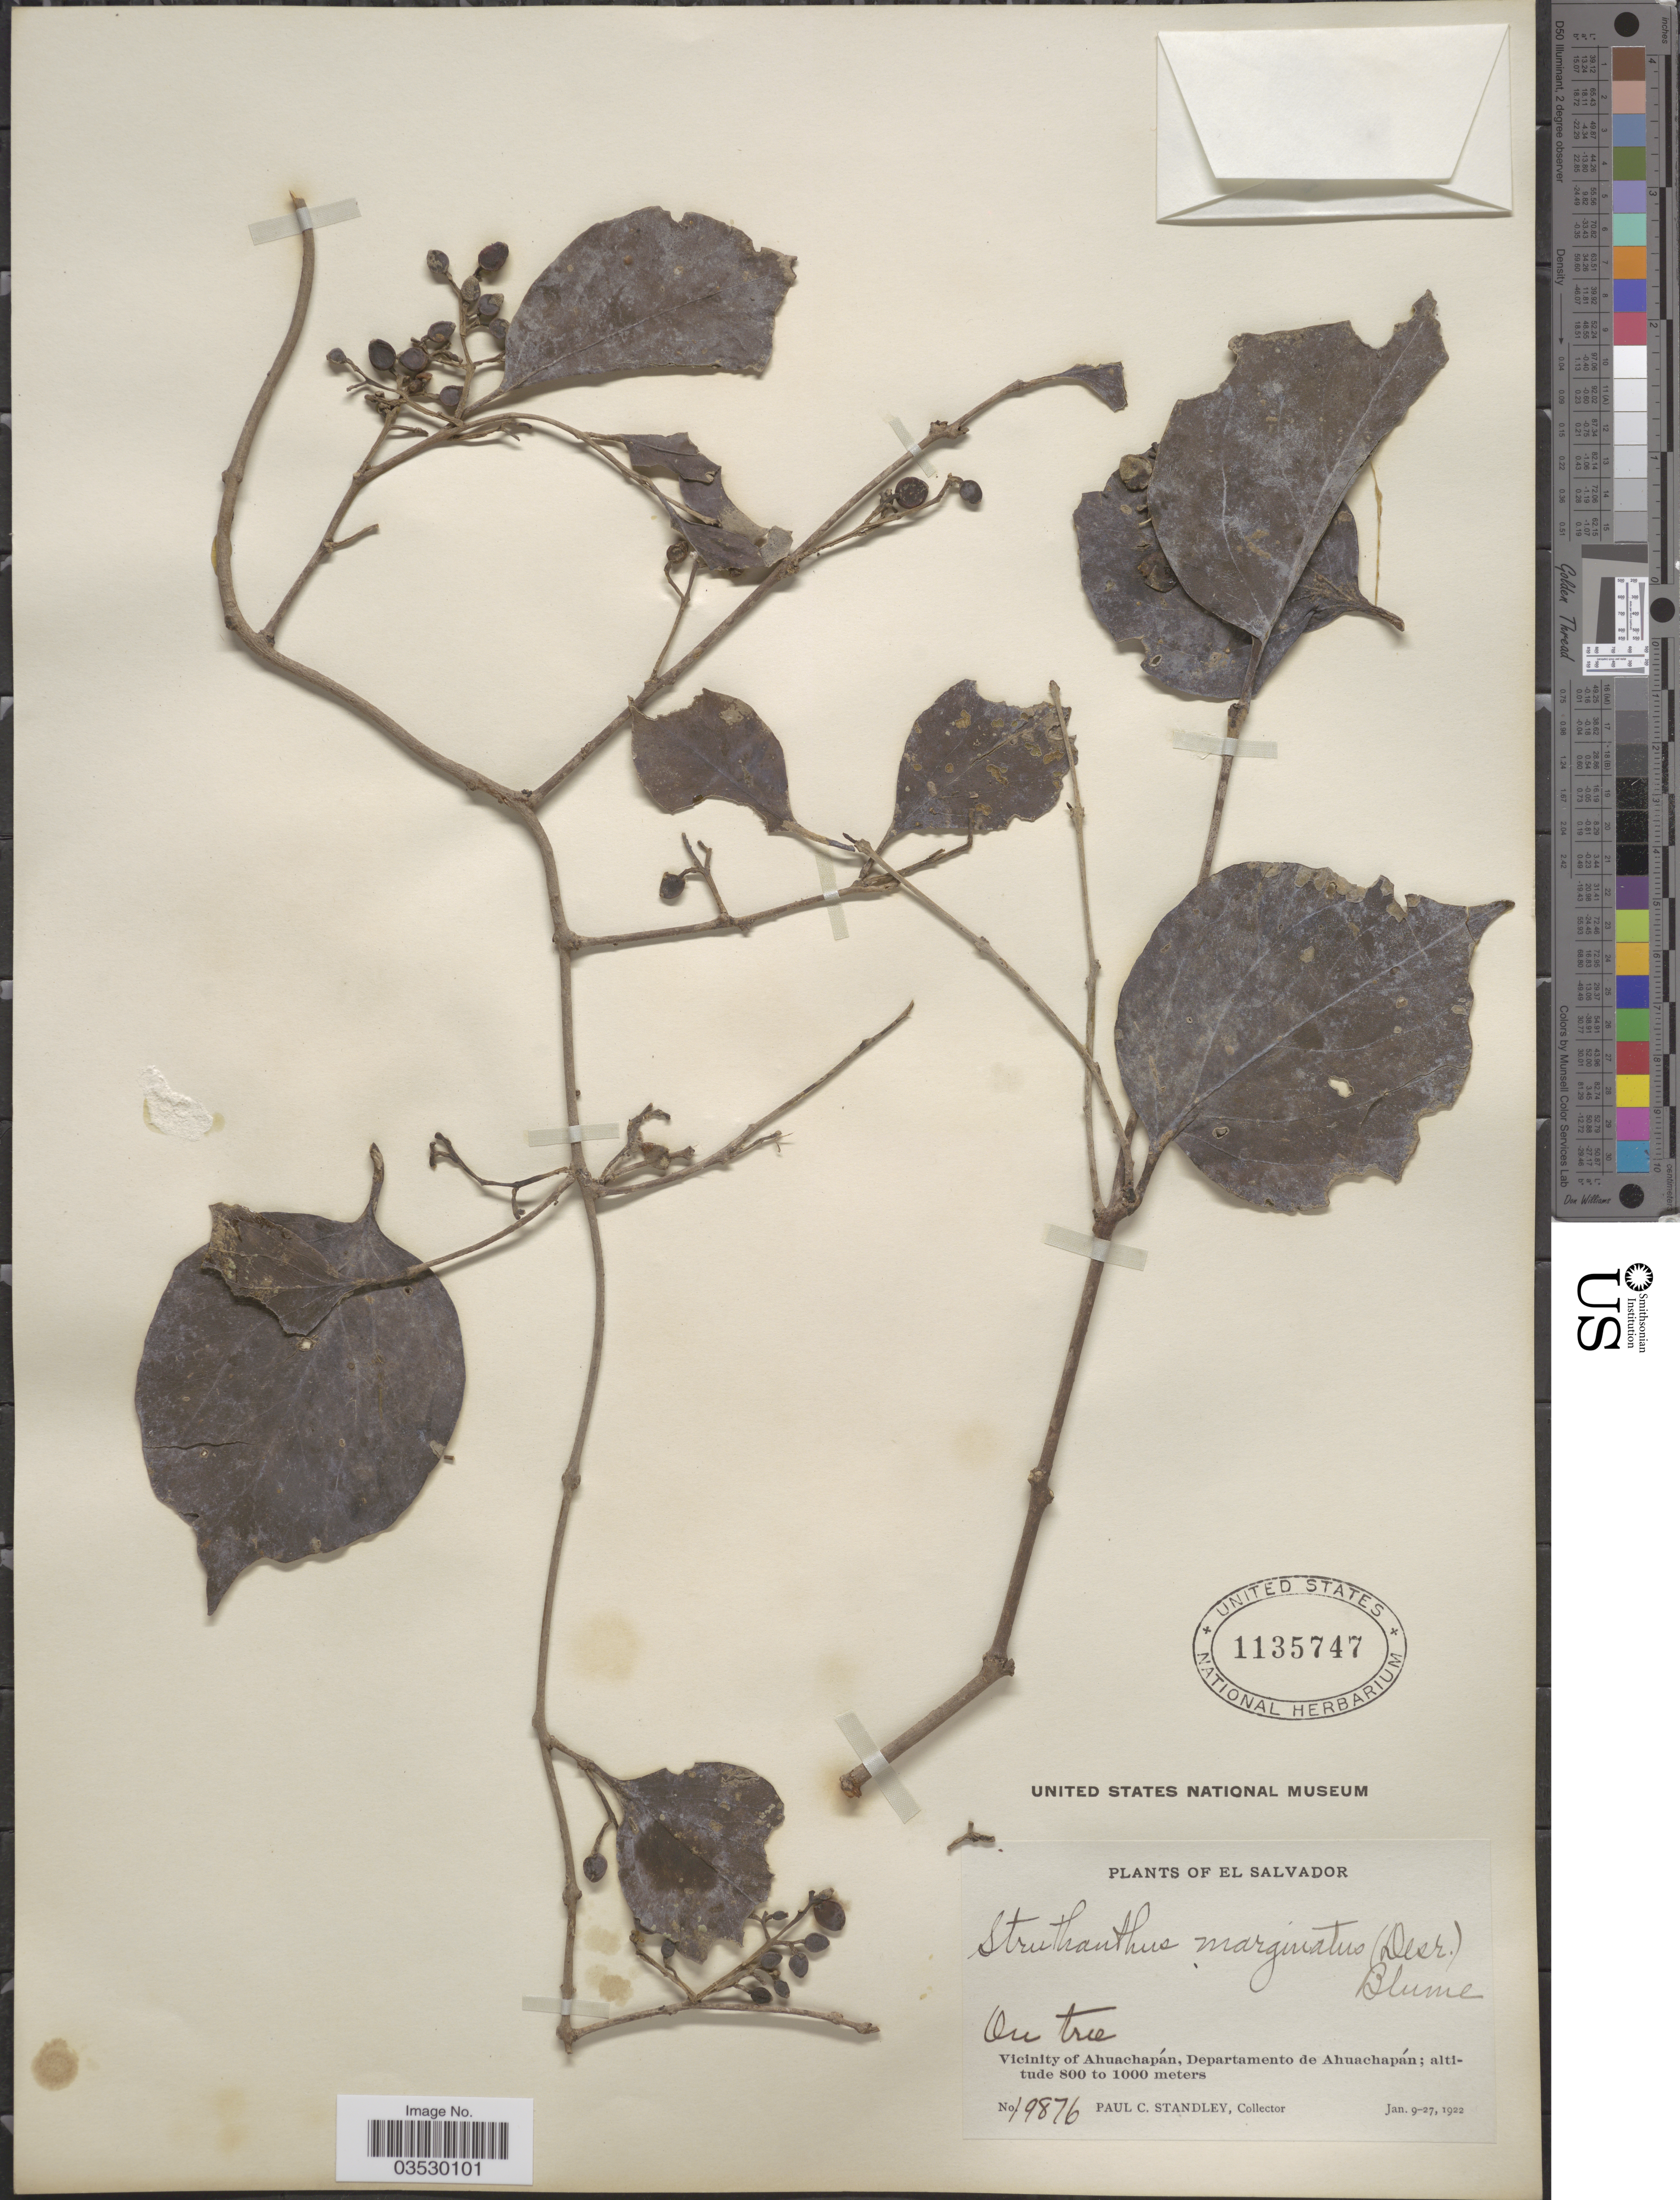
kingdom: Plantae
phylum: Tracheophyta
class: Magnoliopsida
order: Santalales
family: Loranthaceae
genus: Struthanthus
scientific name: Struthanthus marginatus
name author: (Desr.) Blume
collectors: P. C. Standley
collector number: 19876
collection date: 1922-01-09/1922-01-27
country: El Salvador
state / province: Ahuachapan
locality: Vicinity of Ahuachapán, Departamento de Ahuachapán.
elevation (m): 800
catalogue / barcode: US 1135747